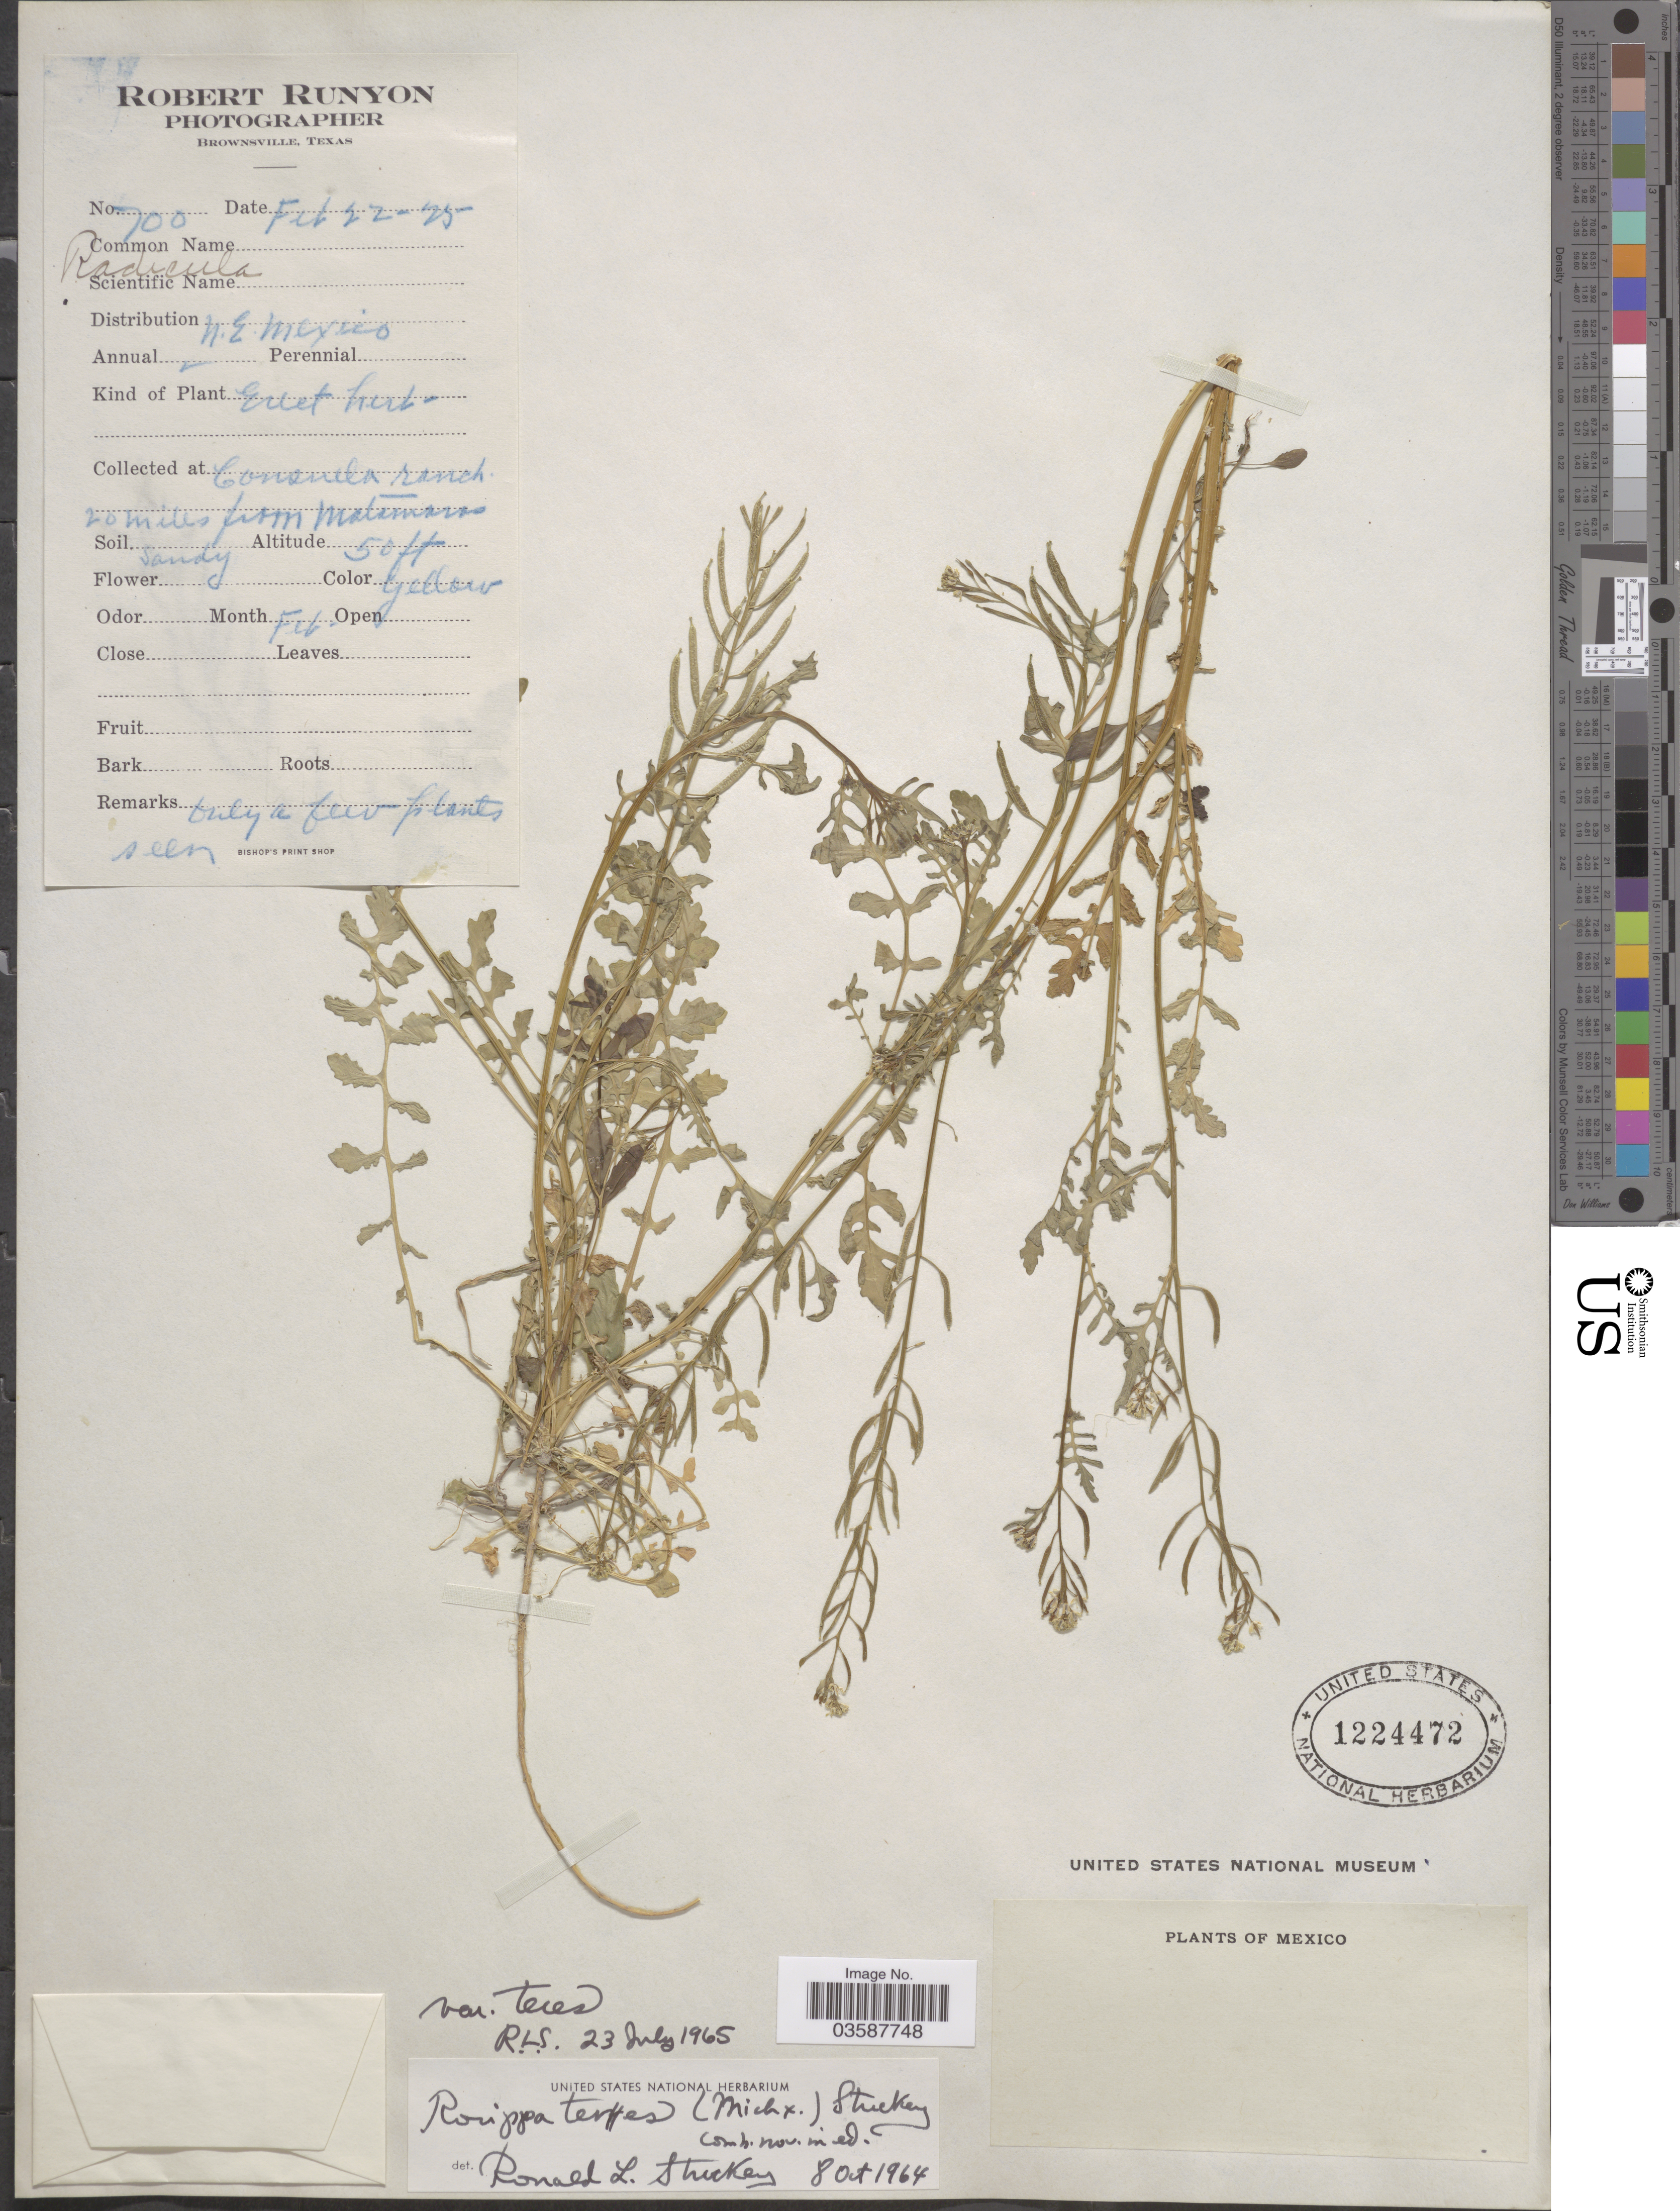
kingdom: Plantae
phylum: Tracheophyta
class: Magnoliopsida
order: Brassicales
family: Brassicaceae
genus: Rorippa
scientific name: Rorippa teres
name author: (Michx.) Stuckey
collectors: R. Runyon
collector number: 700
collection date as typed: Transcribed d/m/y: 22/2/25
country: Mexico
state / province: México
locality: N.E. Mexico. Consuela ranch 20 miles from Matamoros.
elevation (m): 15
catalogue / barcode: US 1224472